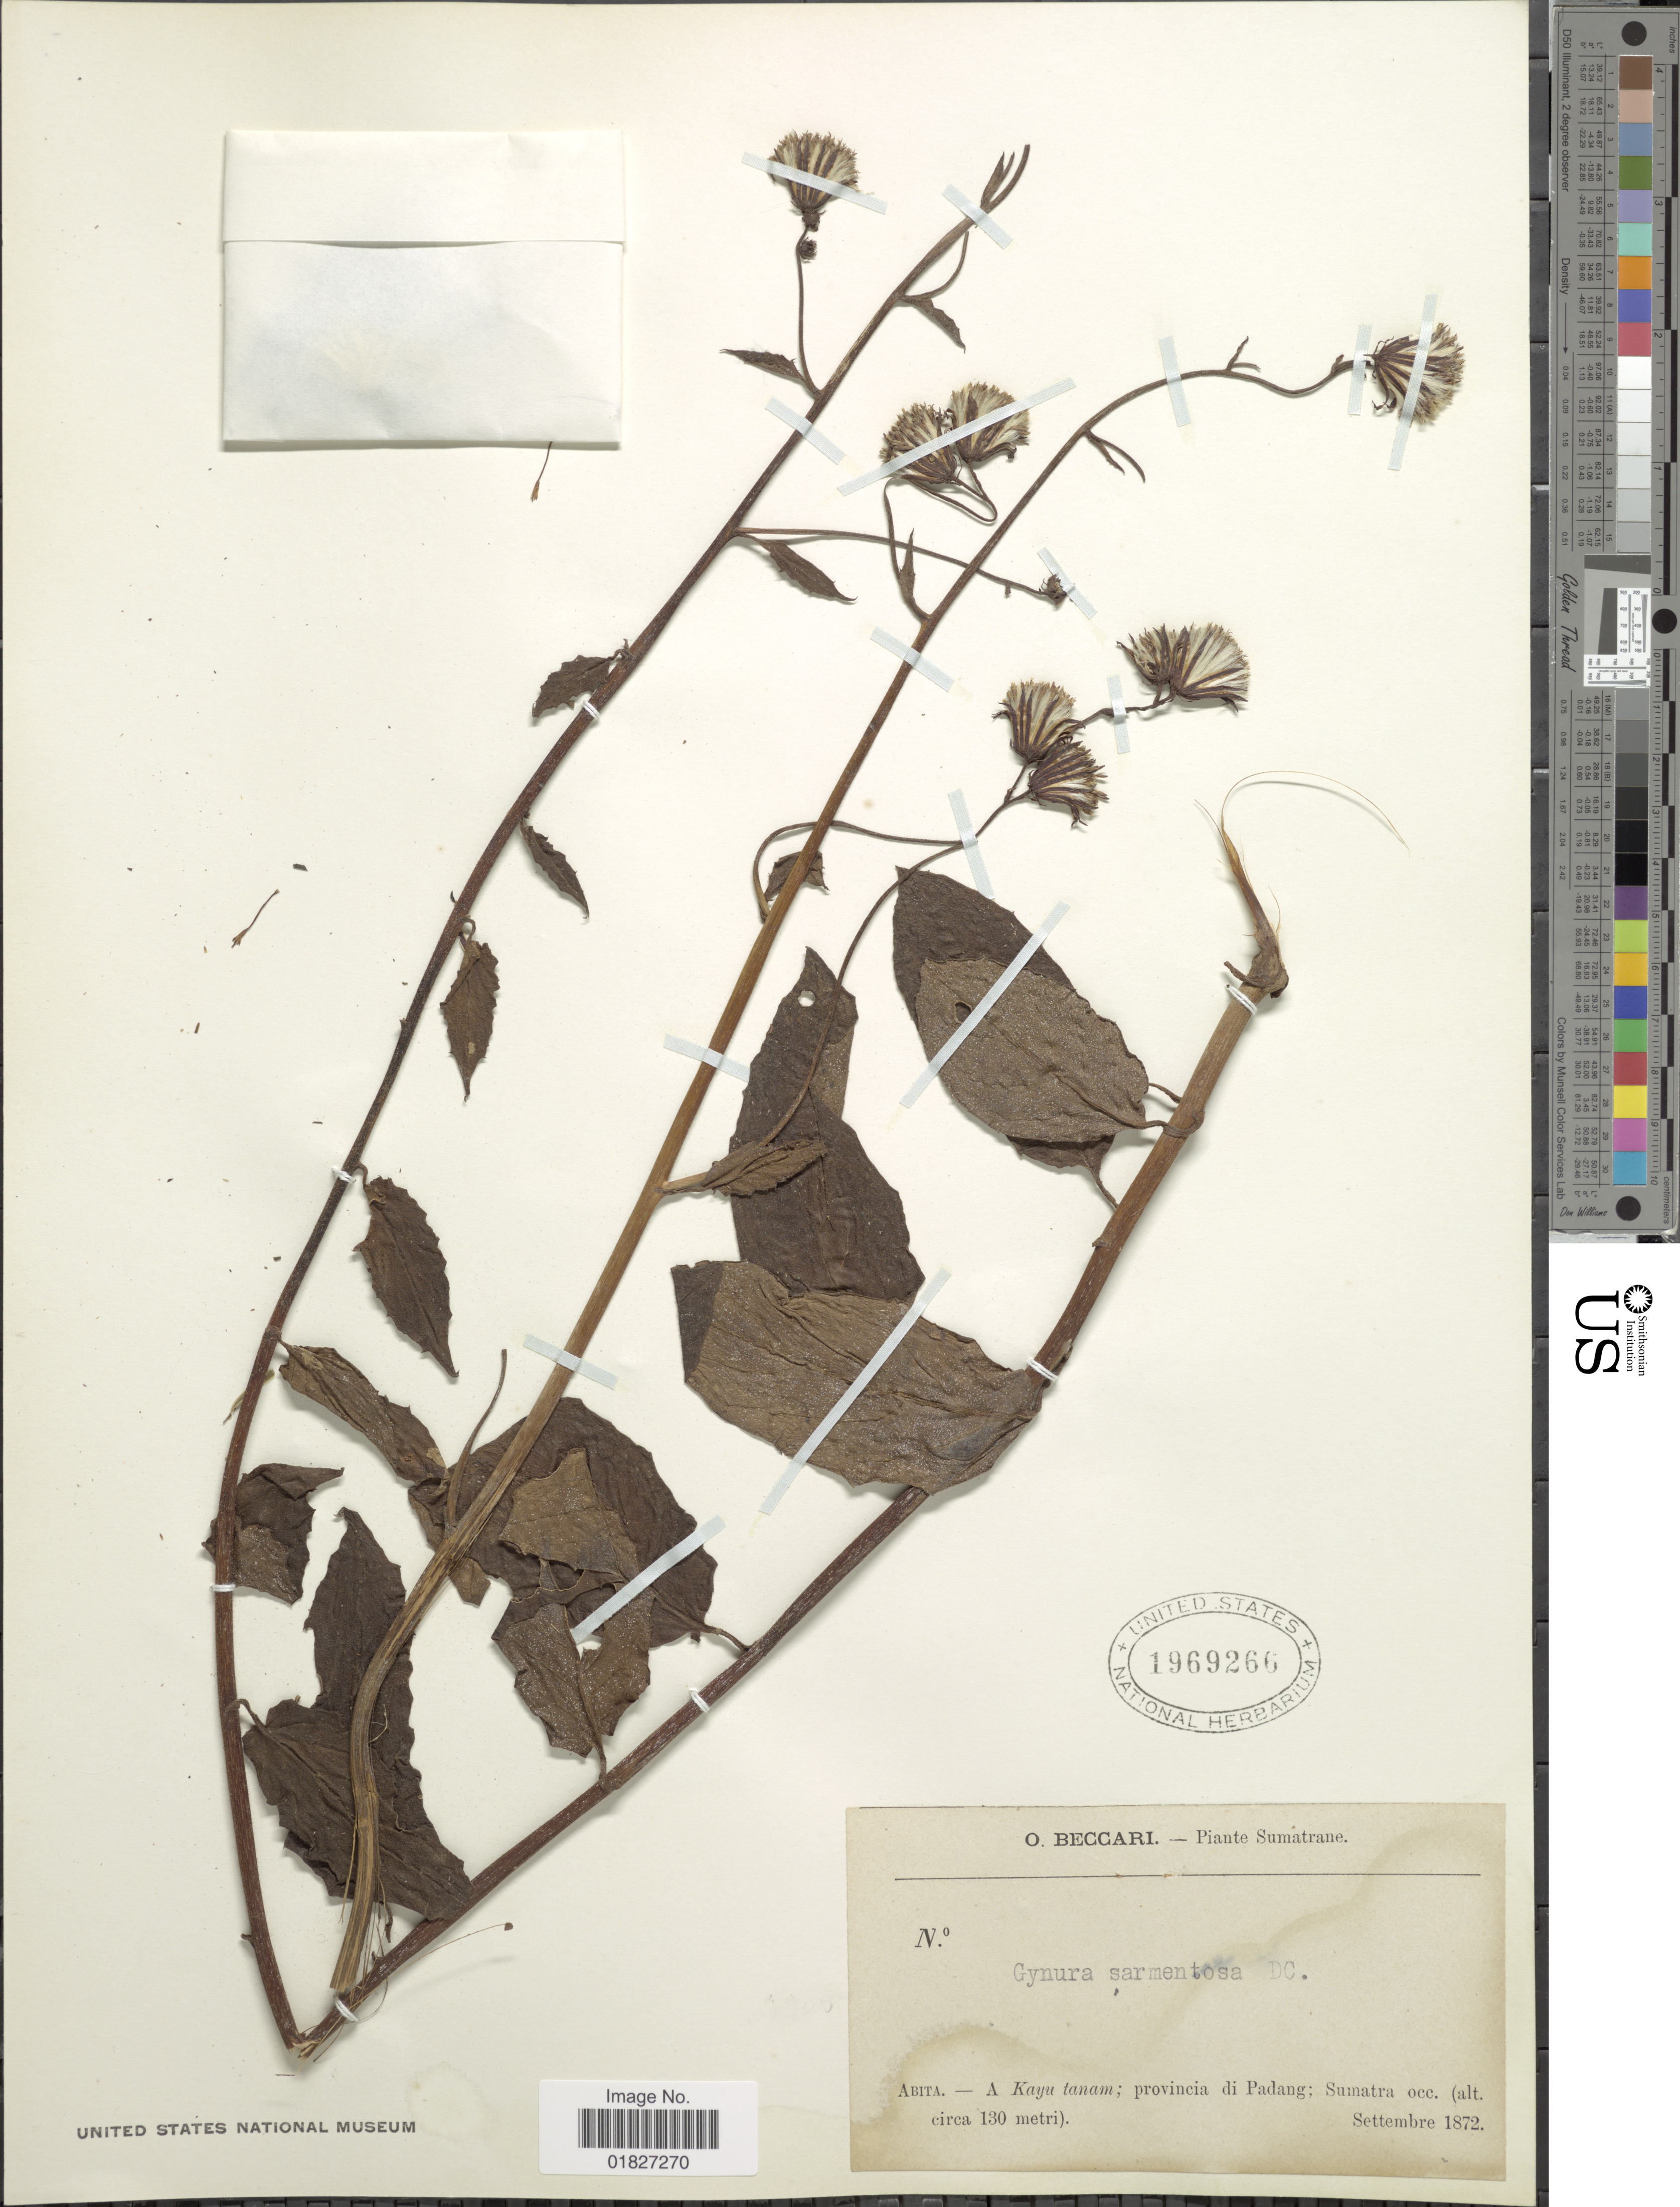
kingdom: Plantae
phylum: Tracheophyta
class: Magnoliopsida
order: Asterales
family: Asteraceae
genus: Gynura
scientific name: Gynura procumbens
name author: (Lour.) Merr.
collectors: O. Beccari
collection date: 1872-09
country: Indonesia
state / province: Sumatra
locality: Abita-A Kayu tanam, provincia di Padang, Sumatra occ.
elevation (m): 130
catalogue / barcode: US 1969266